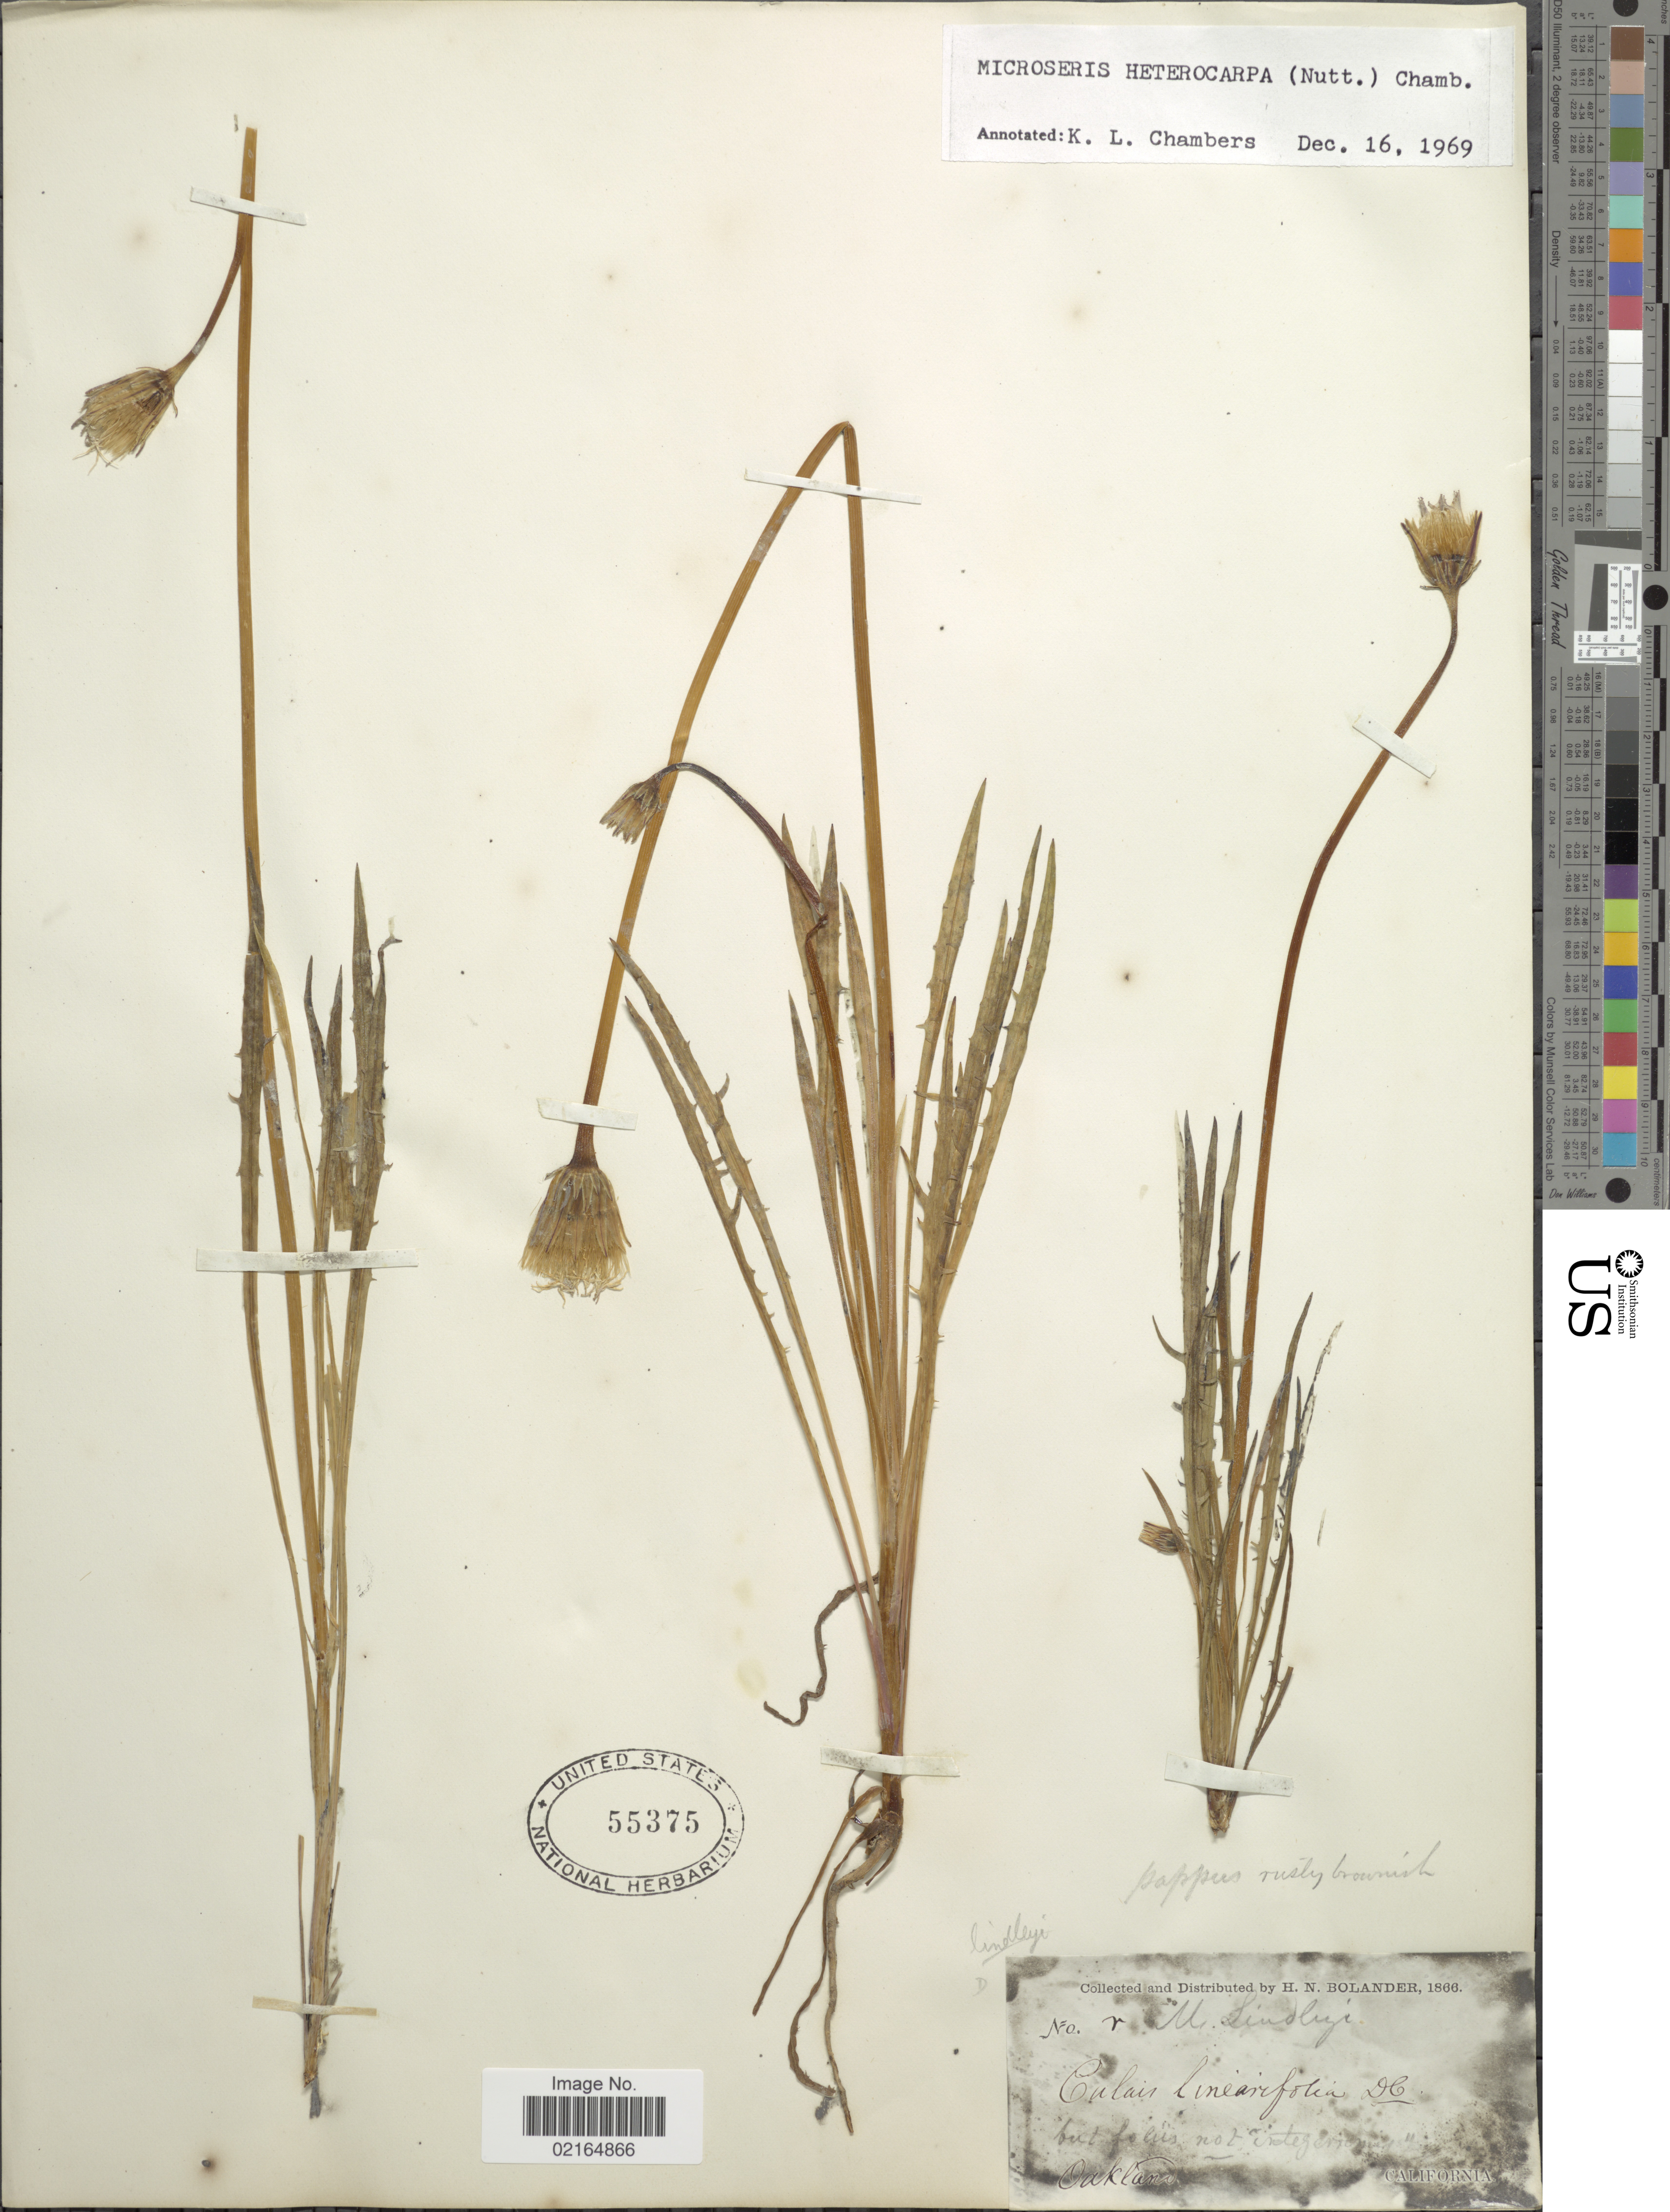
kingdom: Plantae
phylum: Tracheophyta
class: Magnoliopsida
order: Asterales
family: Asteraceae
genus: Microseris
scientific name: Microseris heterocarpa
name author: (Nutt.) K.L. Chambers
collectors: H. Bolander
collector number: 2*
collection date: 1866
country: United States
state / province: California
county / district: Alameda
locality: Oakland.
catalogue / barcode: US 55375